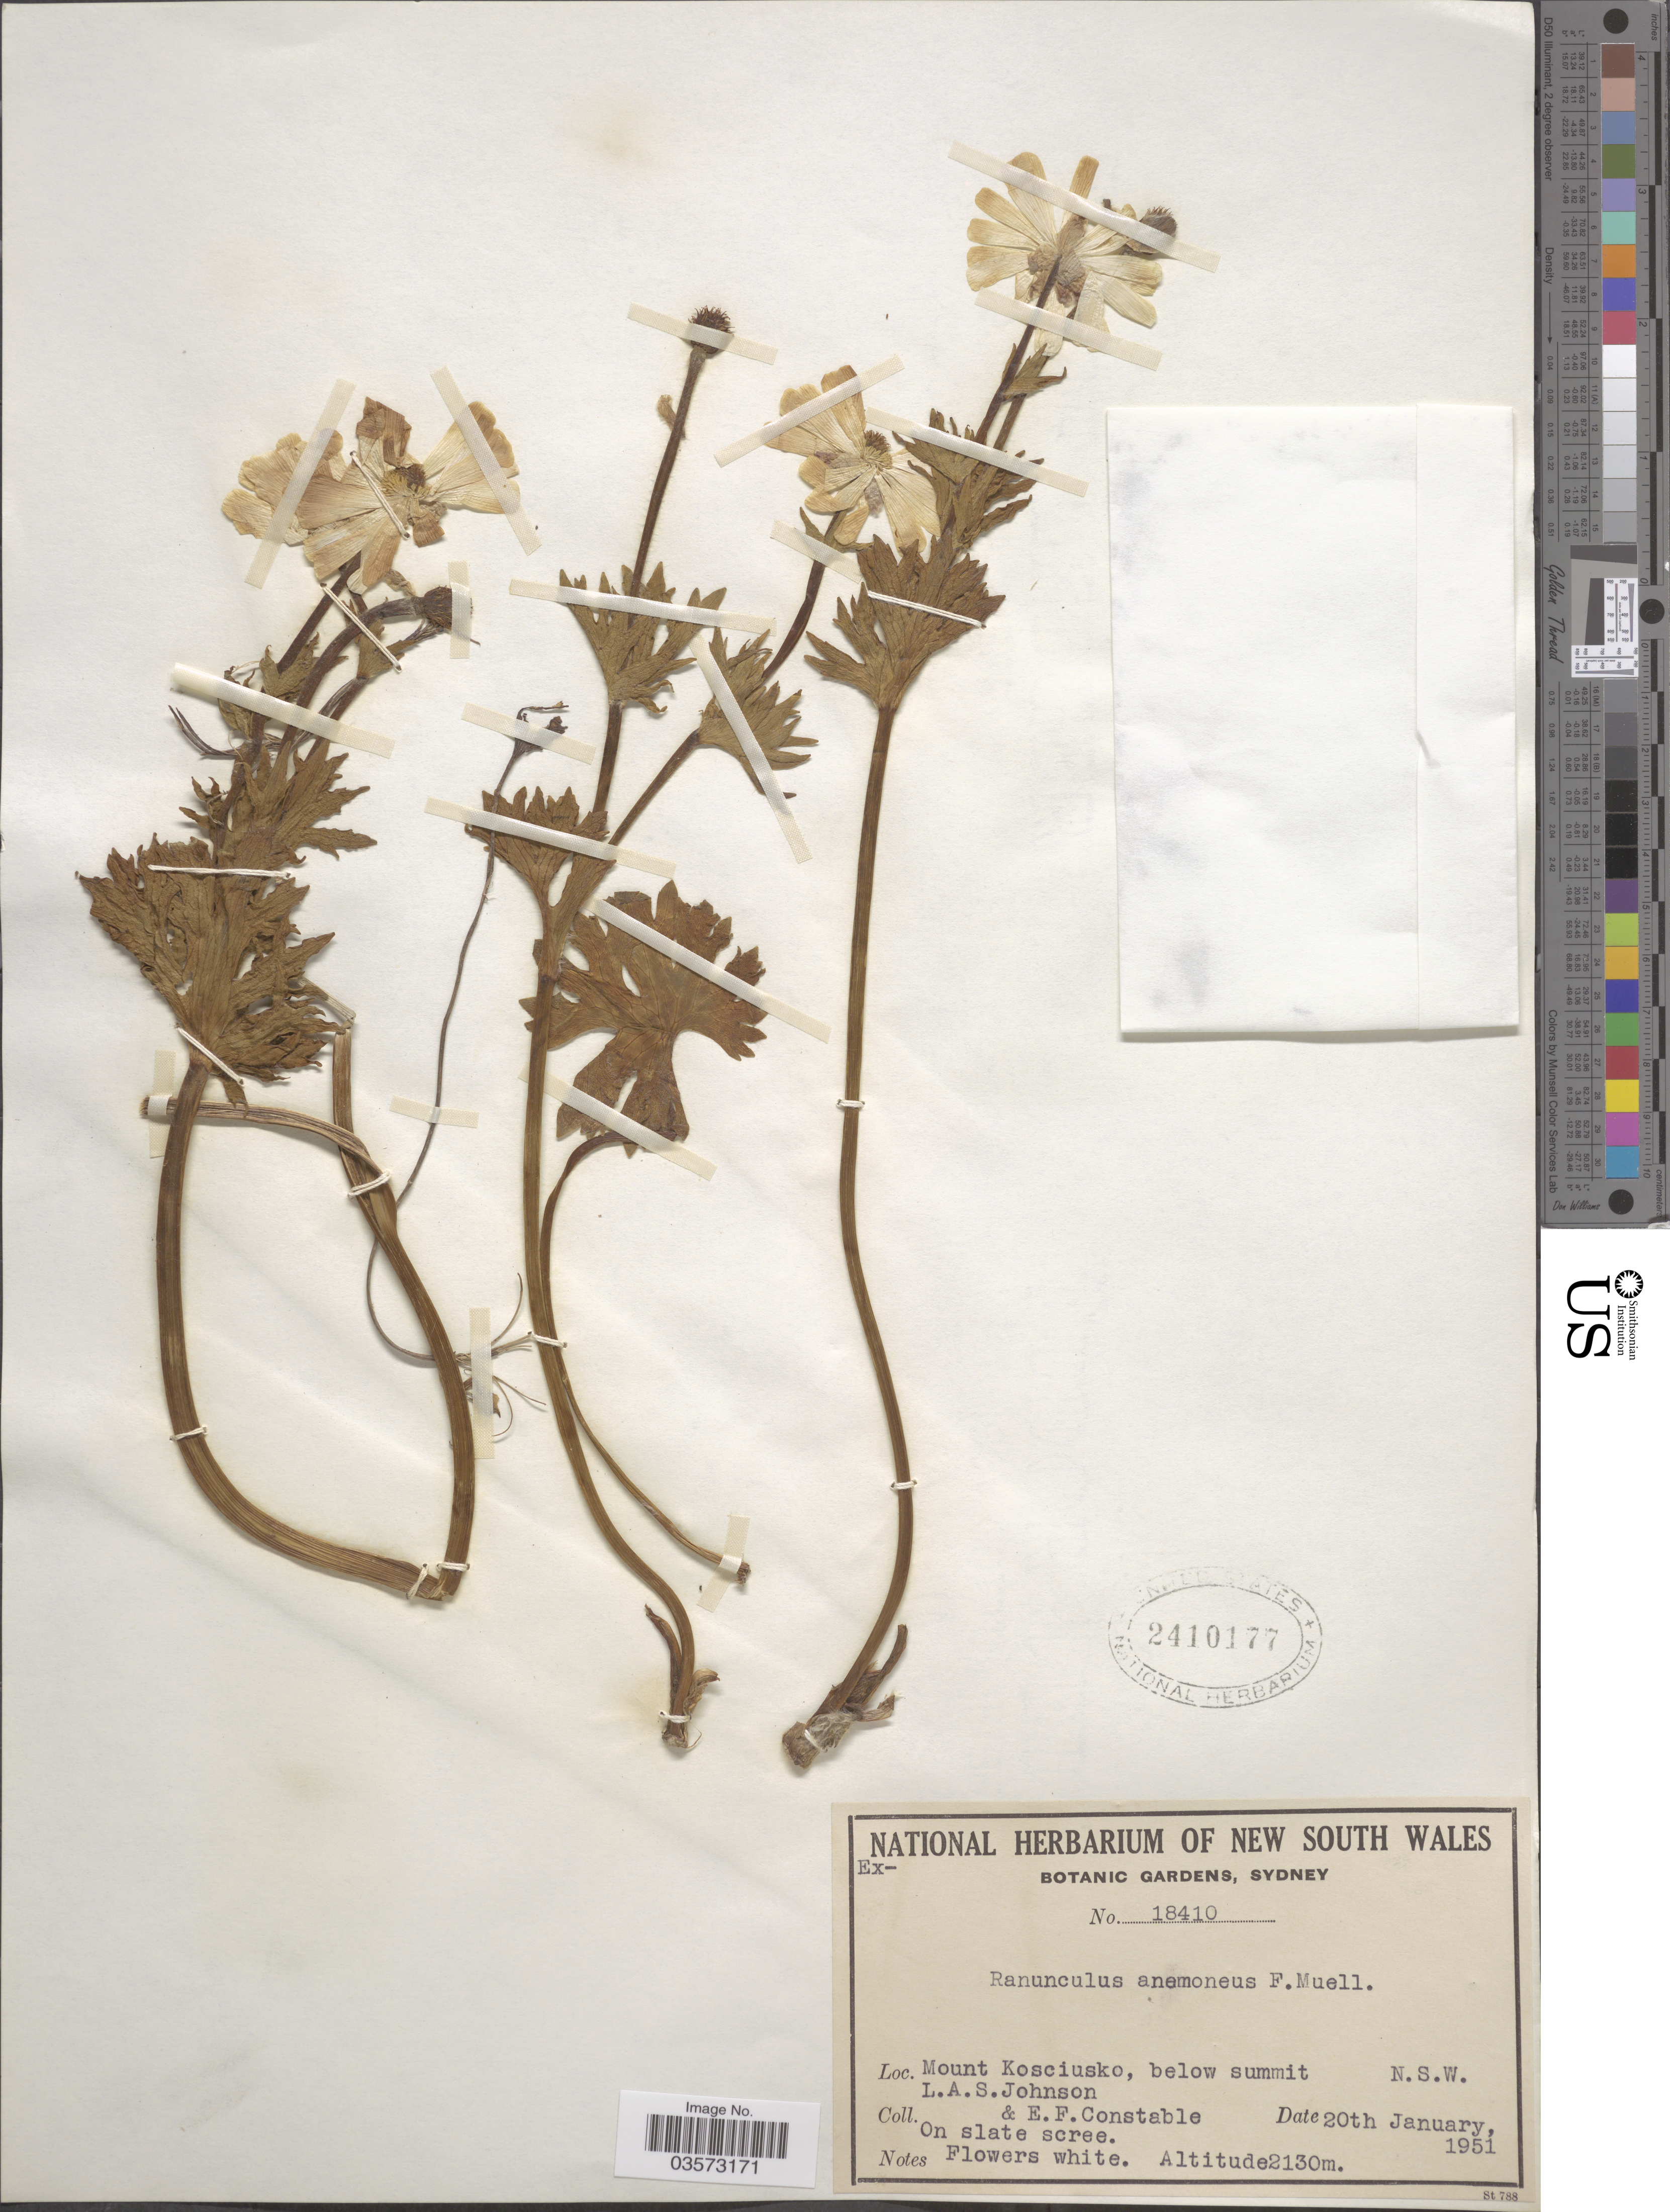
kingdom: Plantae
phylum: Tracheophyta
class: Magnoliopsida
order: Ranunculales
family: Ranunculaceae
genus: Ranunculus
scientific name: Ranunculus anemoneus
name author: F. Muell.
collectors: L. A. S. Johnson & E. F. Constable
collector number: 18410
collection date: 1951-01-20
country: Australia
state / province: New South Wales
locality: Mount Kosciusko, below summit.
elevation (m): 2130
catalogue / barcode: US 2410177